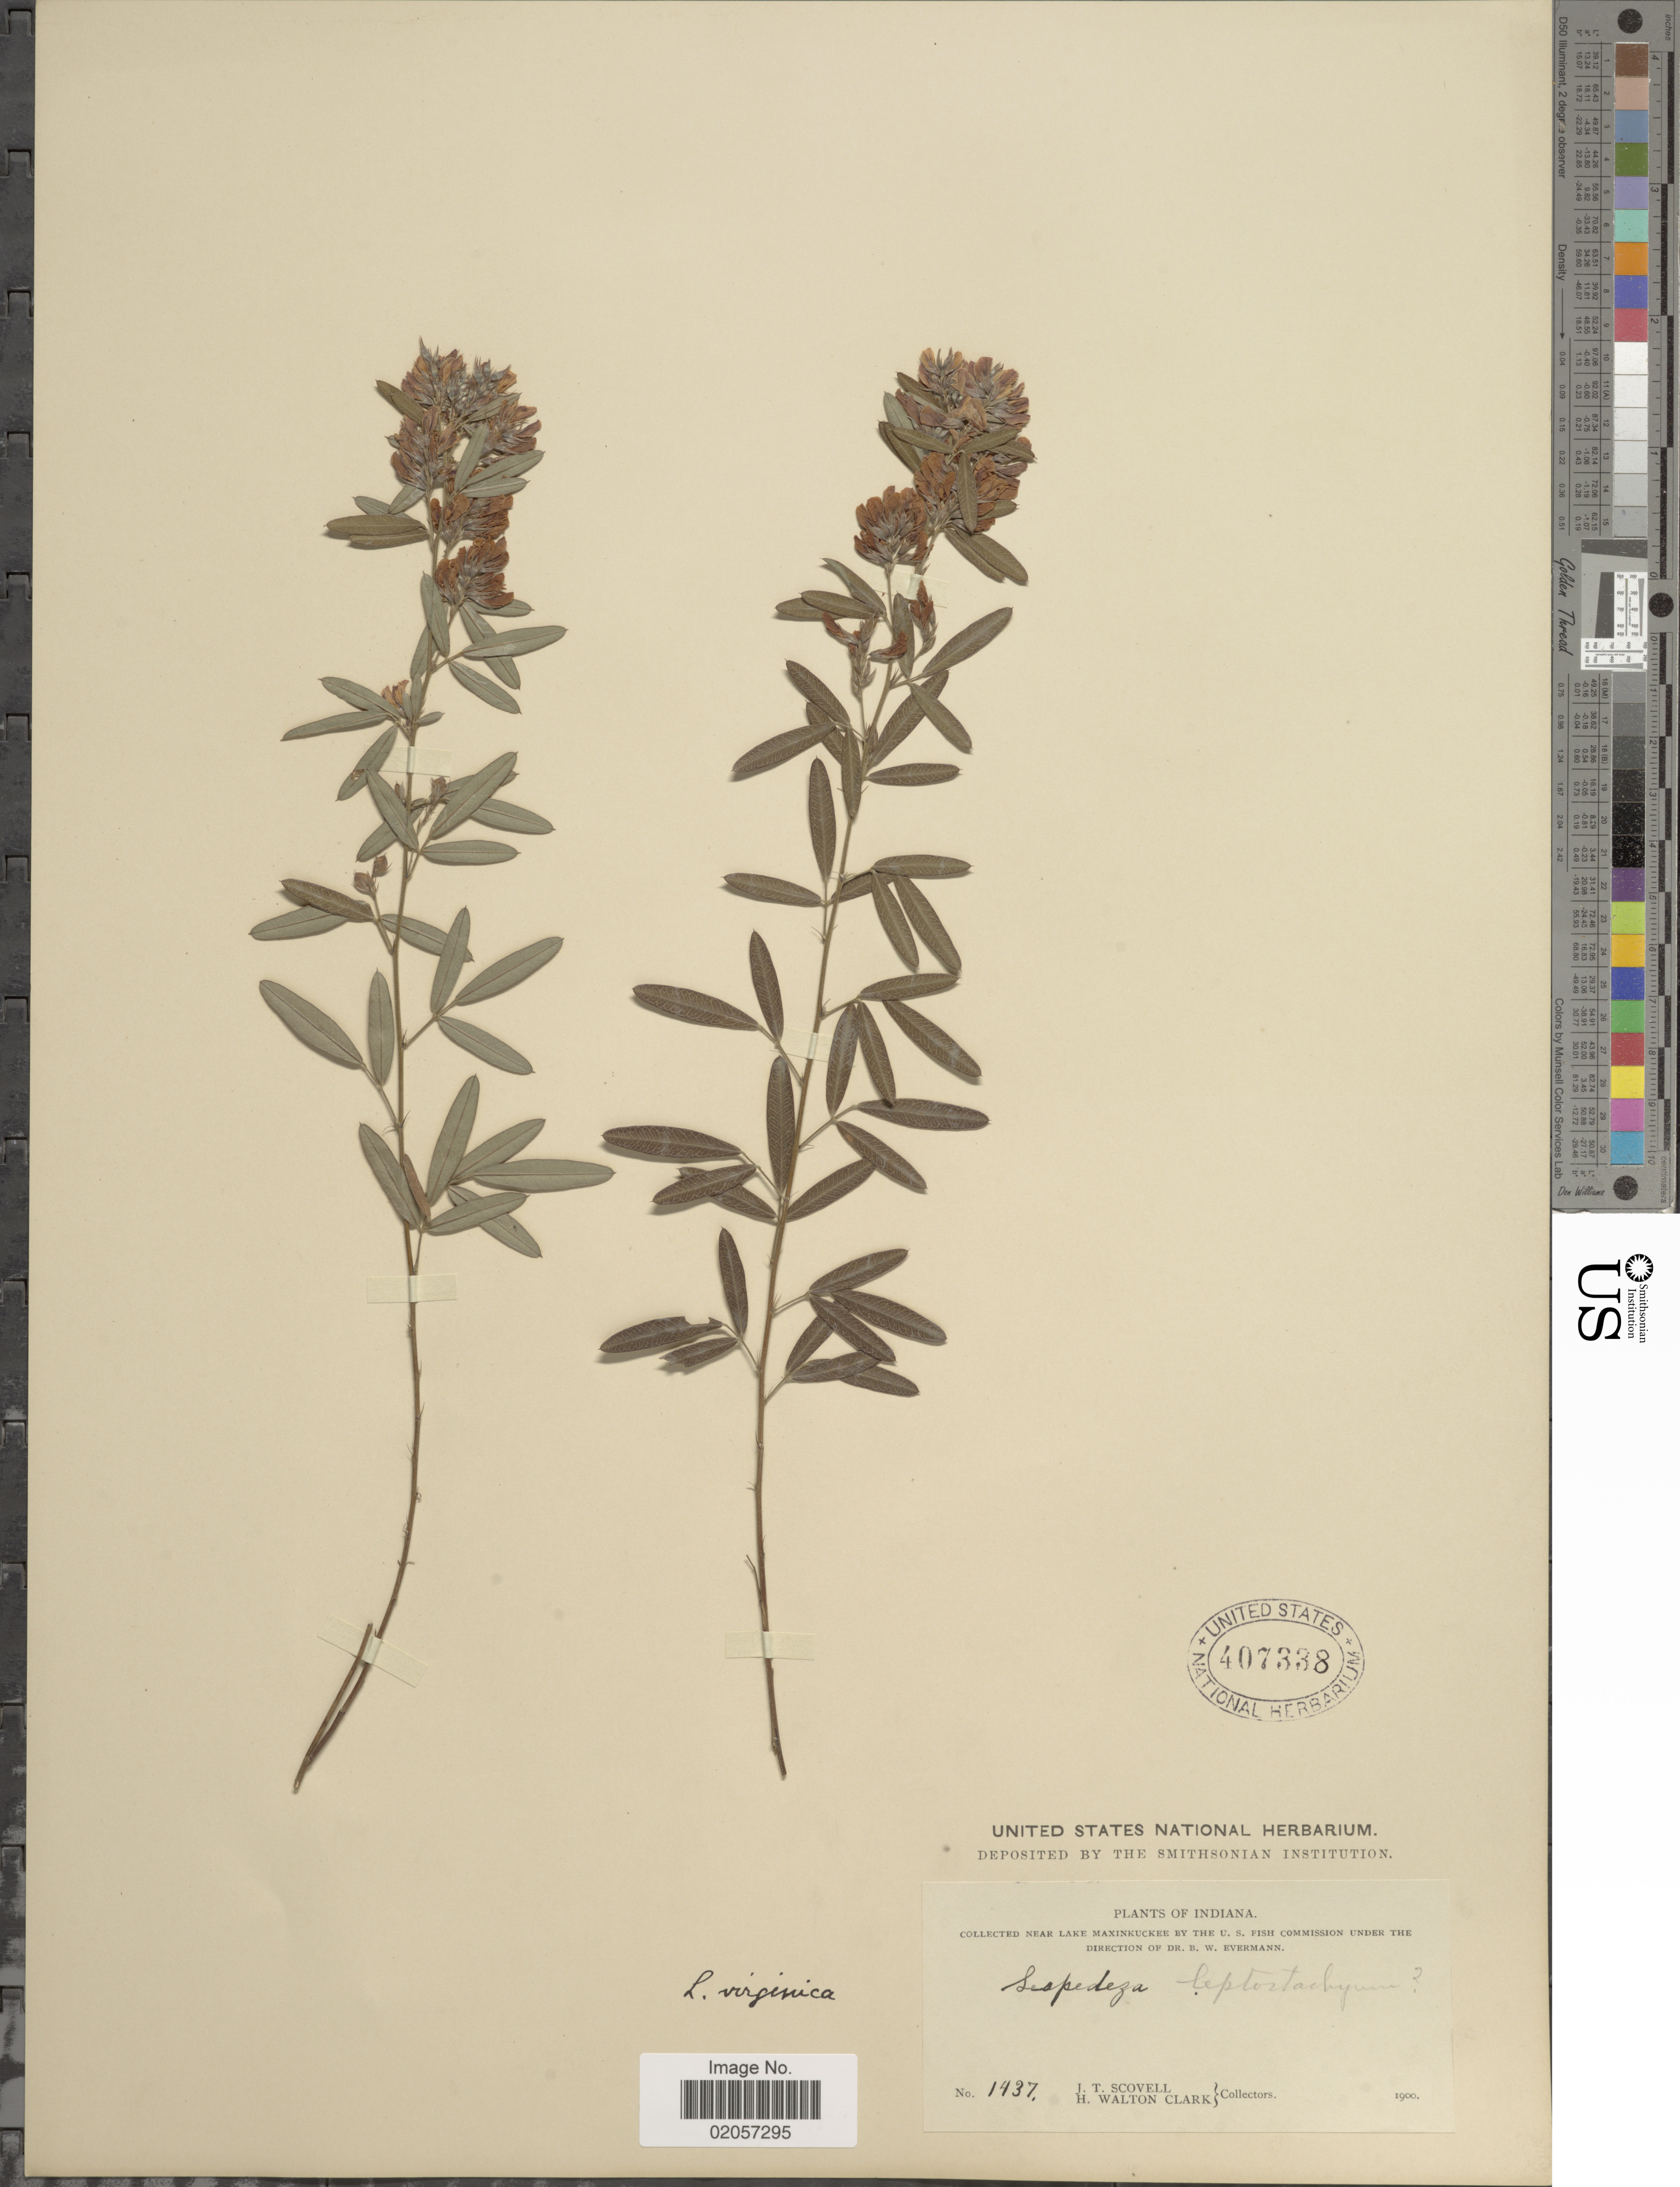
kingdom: Plantae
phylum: Tracheophyta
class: Magnoliopsida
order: Fabales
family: Fabaceae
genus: Lespedeza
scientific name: Lespedeza virginica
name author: (L.) Britton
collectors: J. T. Scovell & H. W. Clark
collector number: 1437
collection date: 1900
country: United States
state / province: Indiana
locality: Indiana. Near Lake Maxinkuckee.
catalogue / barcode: US 407338